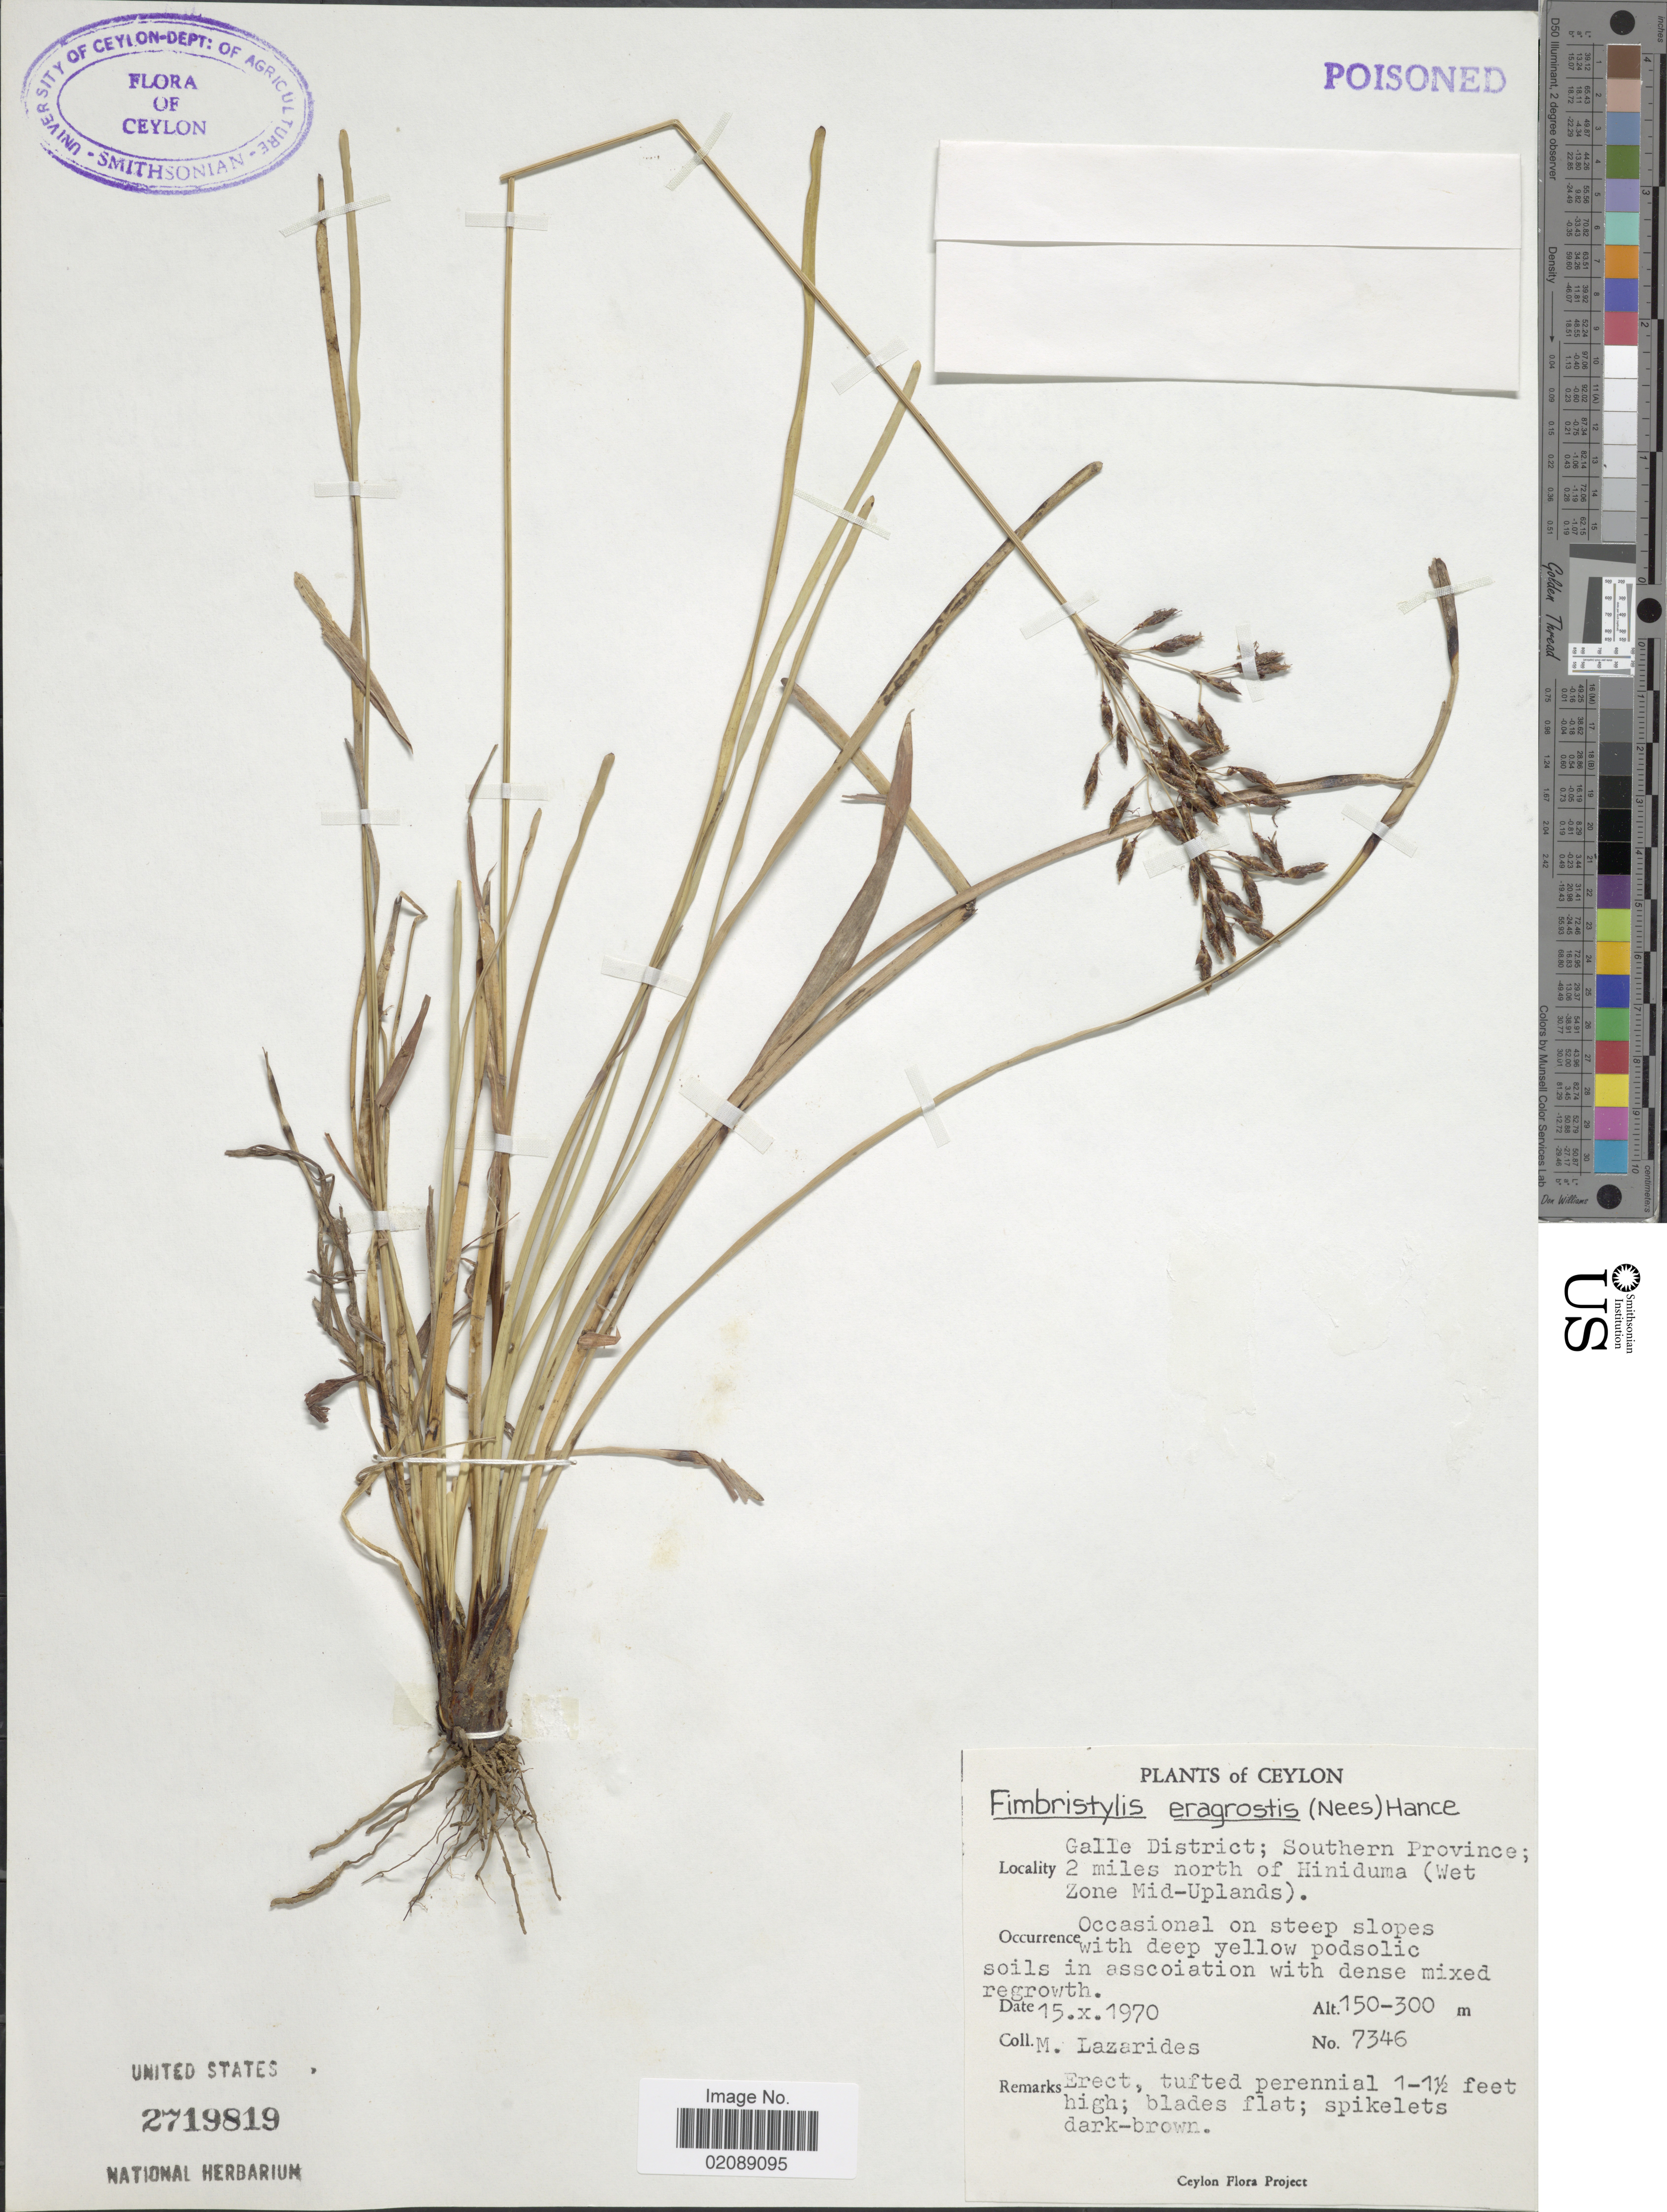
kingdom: Plantae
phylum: Tracheophyta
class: Liliopsida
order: Poales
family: Cyperaceae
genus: Fimbristylis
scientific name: Fimbristylis eragrostis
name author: (Nees) Hance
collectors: M. Lazarides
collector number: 7346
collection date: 1970-09-15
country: Sri Lanka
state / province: Southern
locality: Ceylon, Galle District; 2 miles north of Hiniduma (Wet Zone Mid-Uplands)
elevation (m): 150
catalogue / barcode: US 2719819